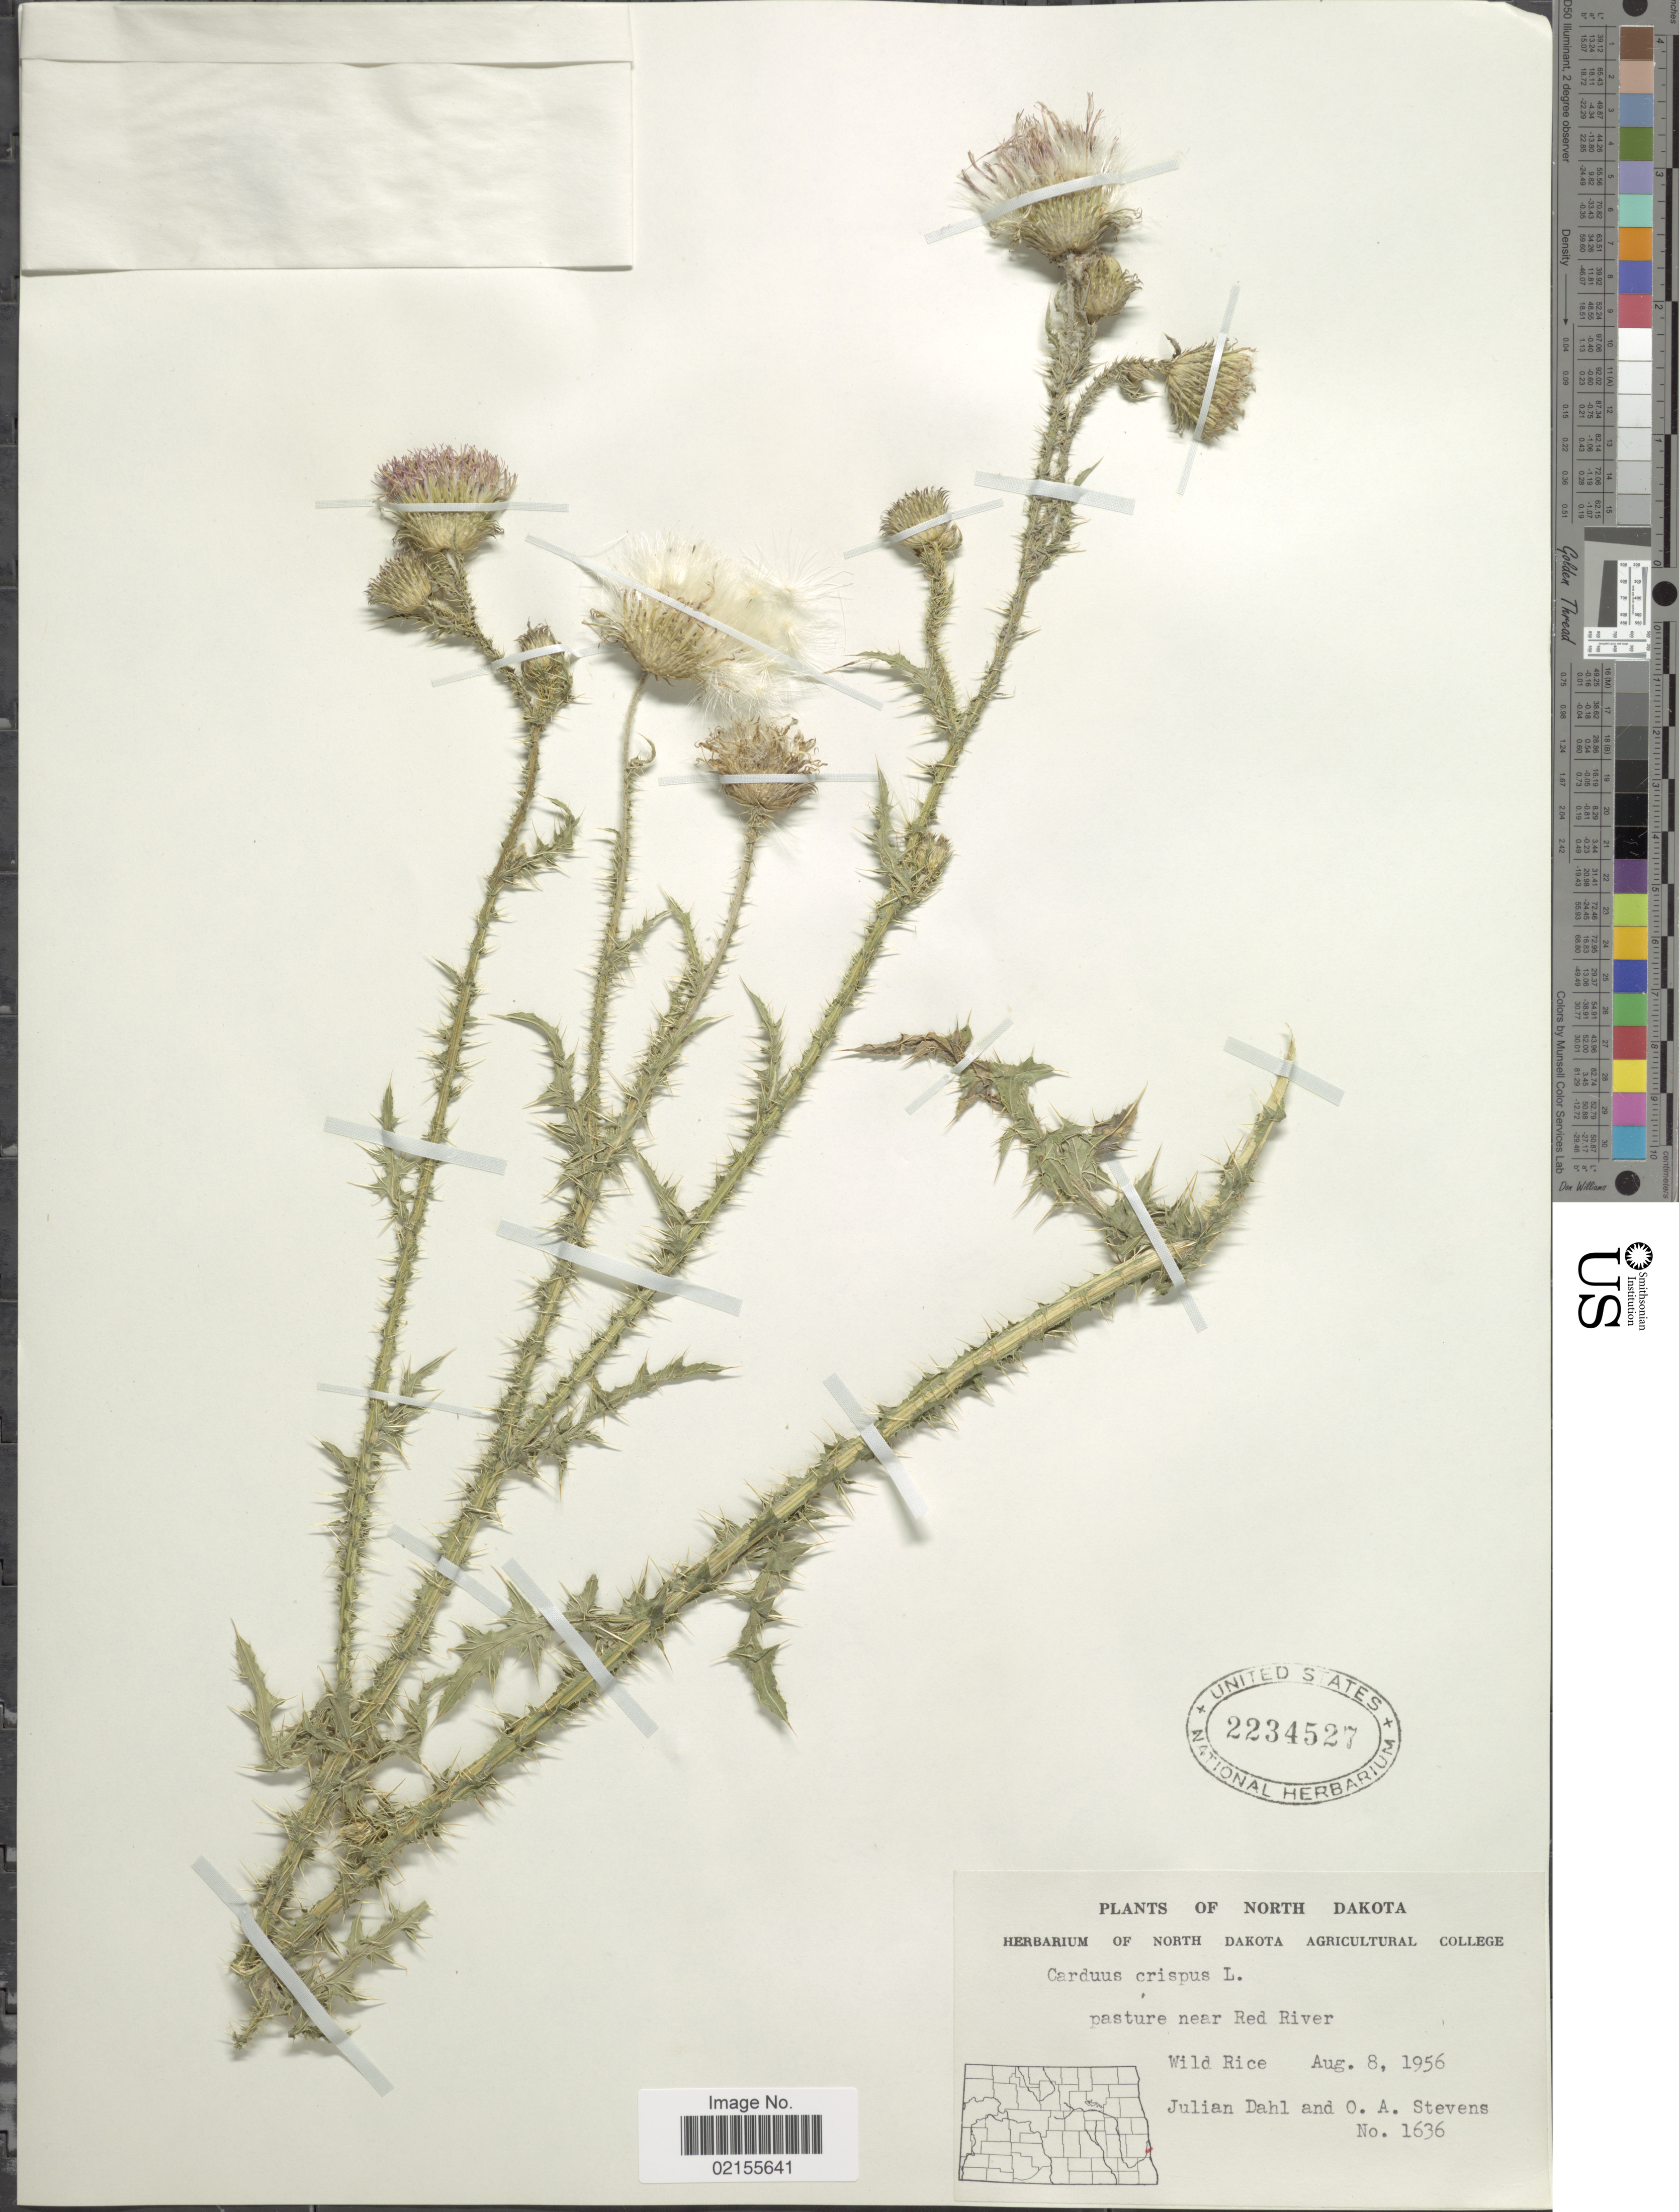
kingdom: Plantae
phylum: Tracheophyta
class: Magnoliopsida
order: Asterales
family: Asteraceae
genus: Carduus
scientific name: Carduus crispus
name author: L.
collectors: J. Dahl & O. A. Stevens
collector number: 1636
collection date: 1956-08-08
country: United States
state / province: North Dakota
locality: Pasture near Red River, Wild Rice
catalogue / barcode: US 2234527